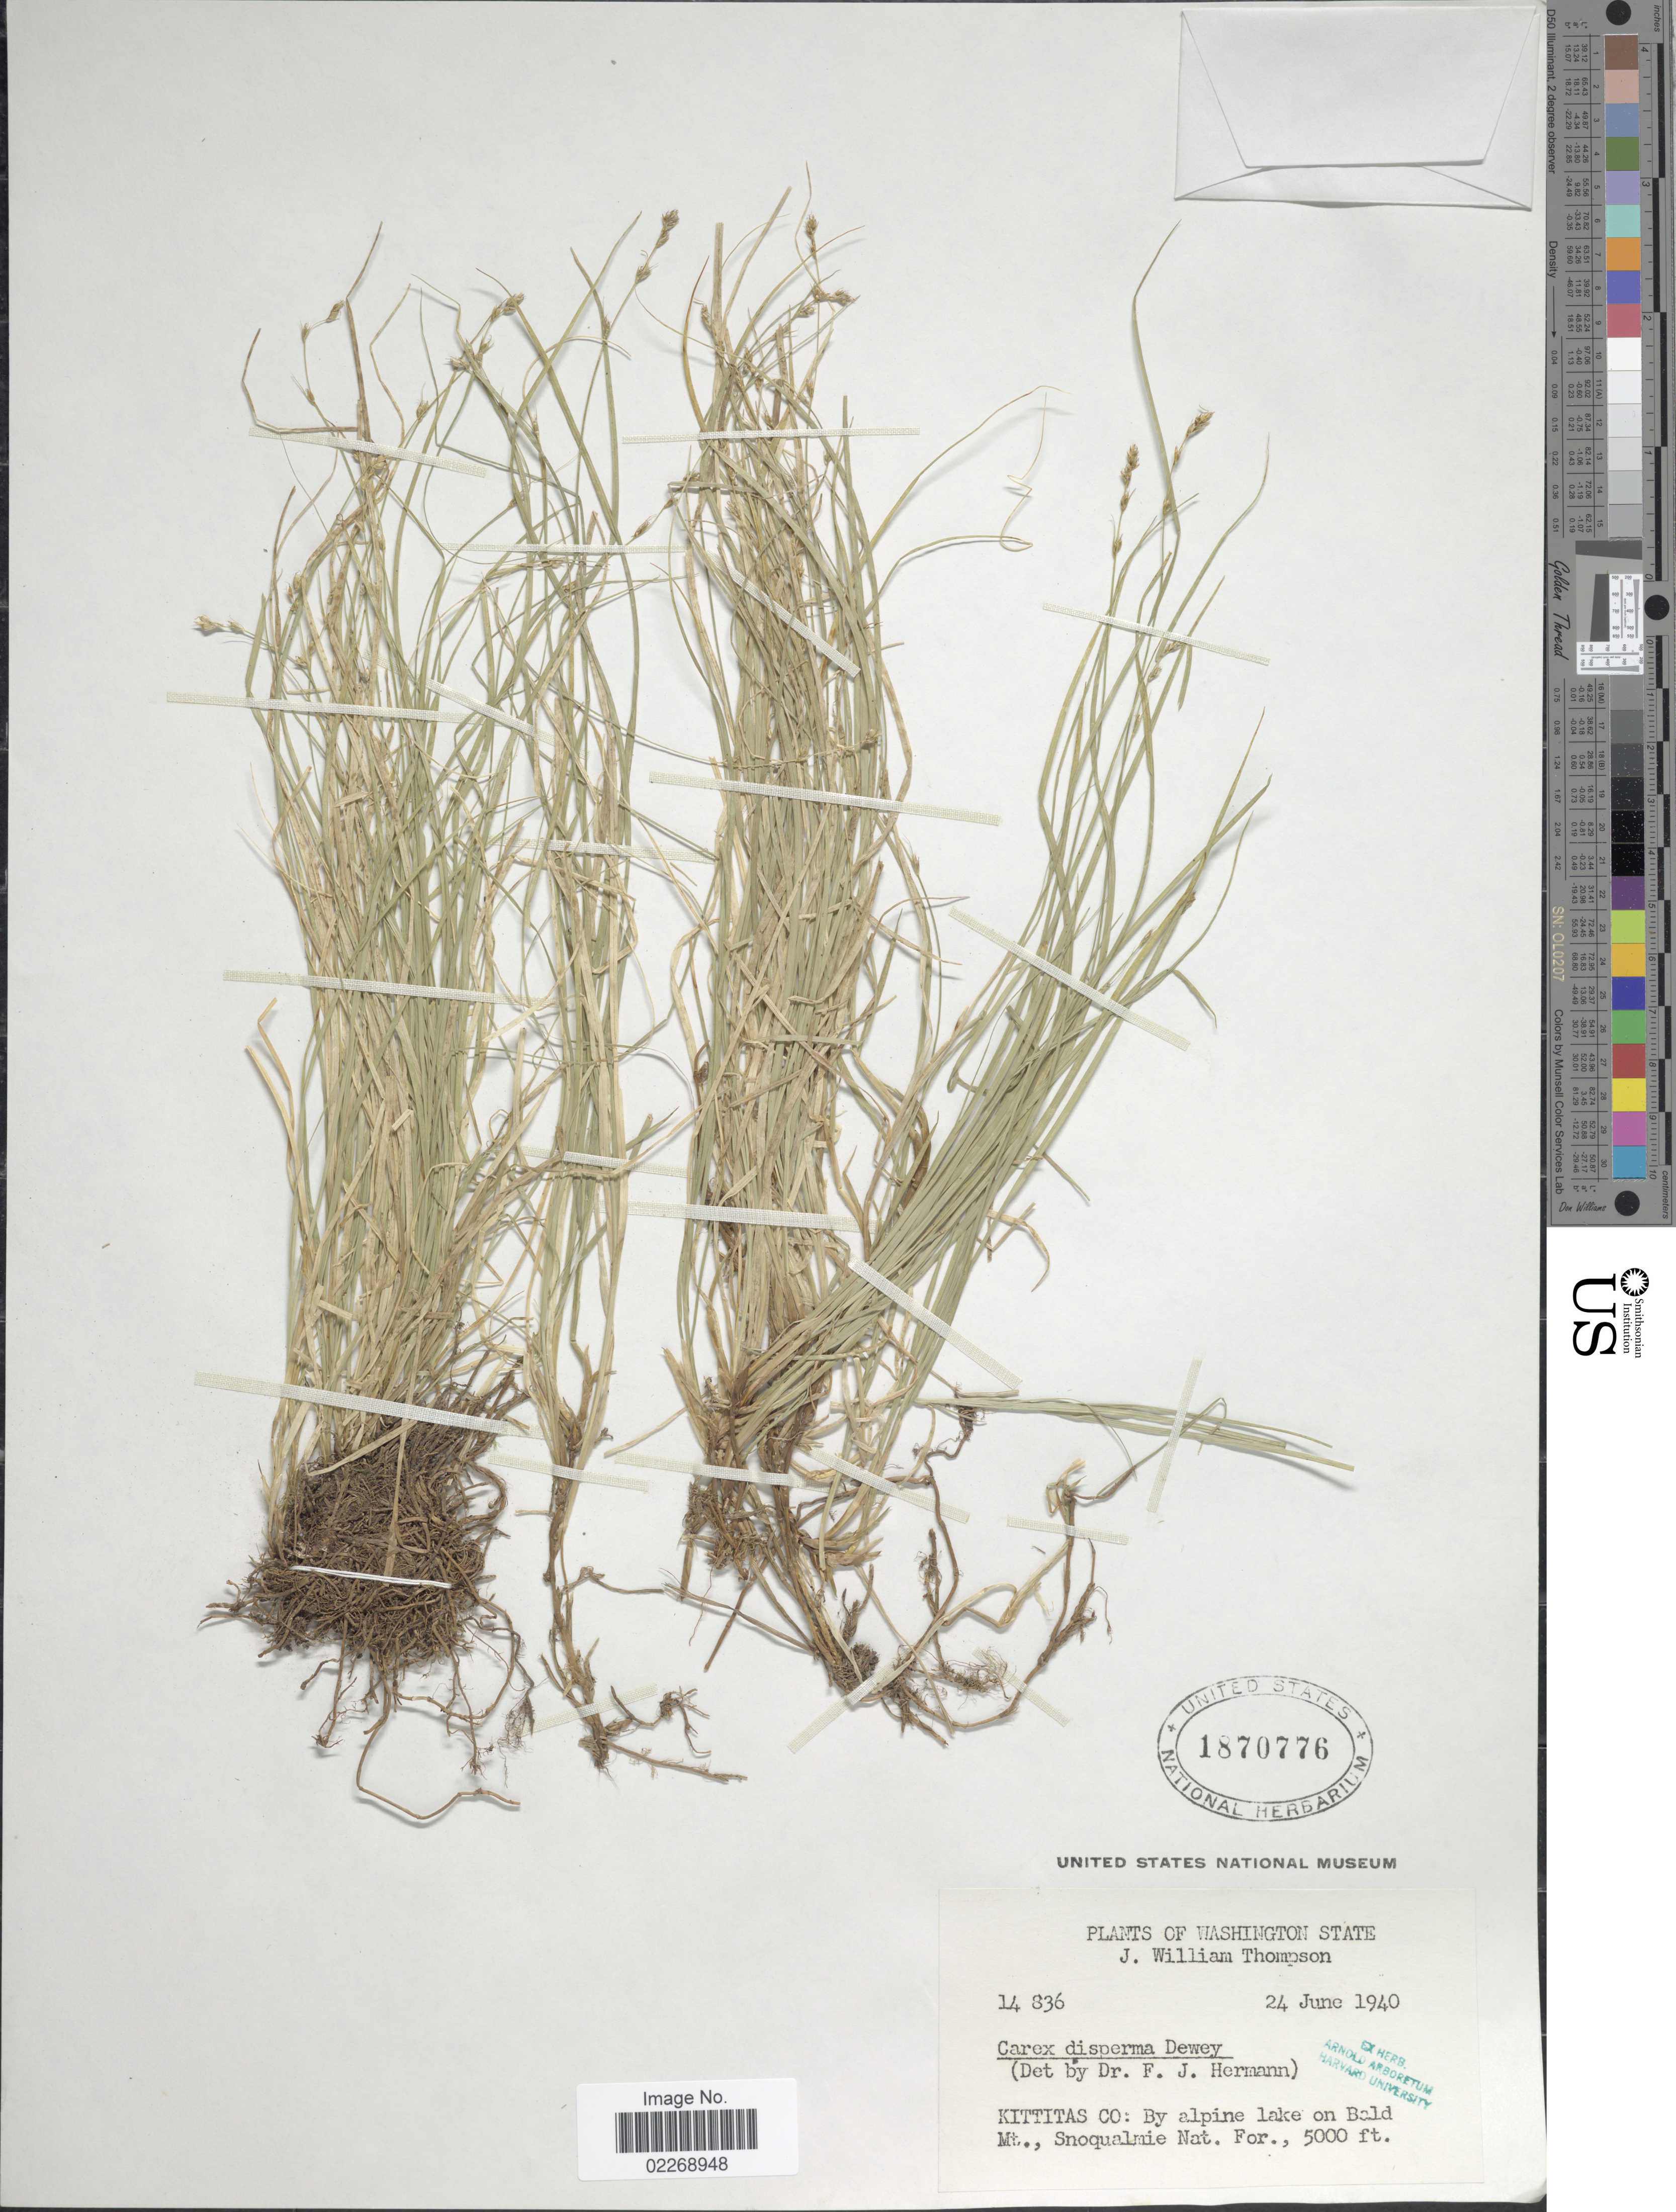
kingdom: Plantae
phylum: Tracheophyta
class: Liliopsida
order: Poales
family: Cyperaceae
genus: Carex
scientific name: Carex disperma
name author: Dewey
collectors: J. W. Thompson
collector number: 14836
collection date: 1940-06-24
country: United States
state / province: Washington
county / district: Kittitas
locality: Kittitas Co: By alpine lake on Bald Mt., Snoqualmie Nat. For.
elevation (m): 1524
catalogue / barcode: US 1870776